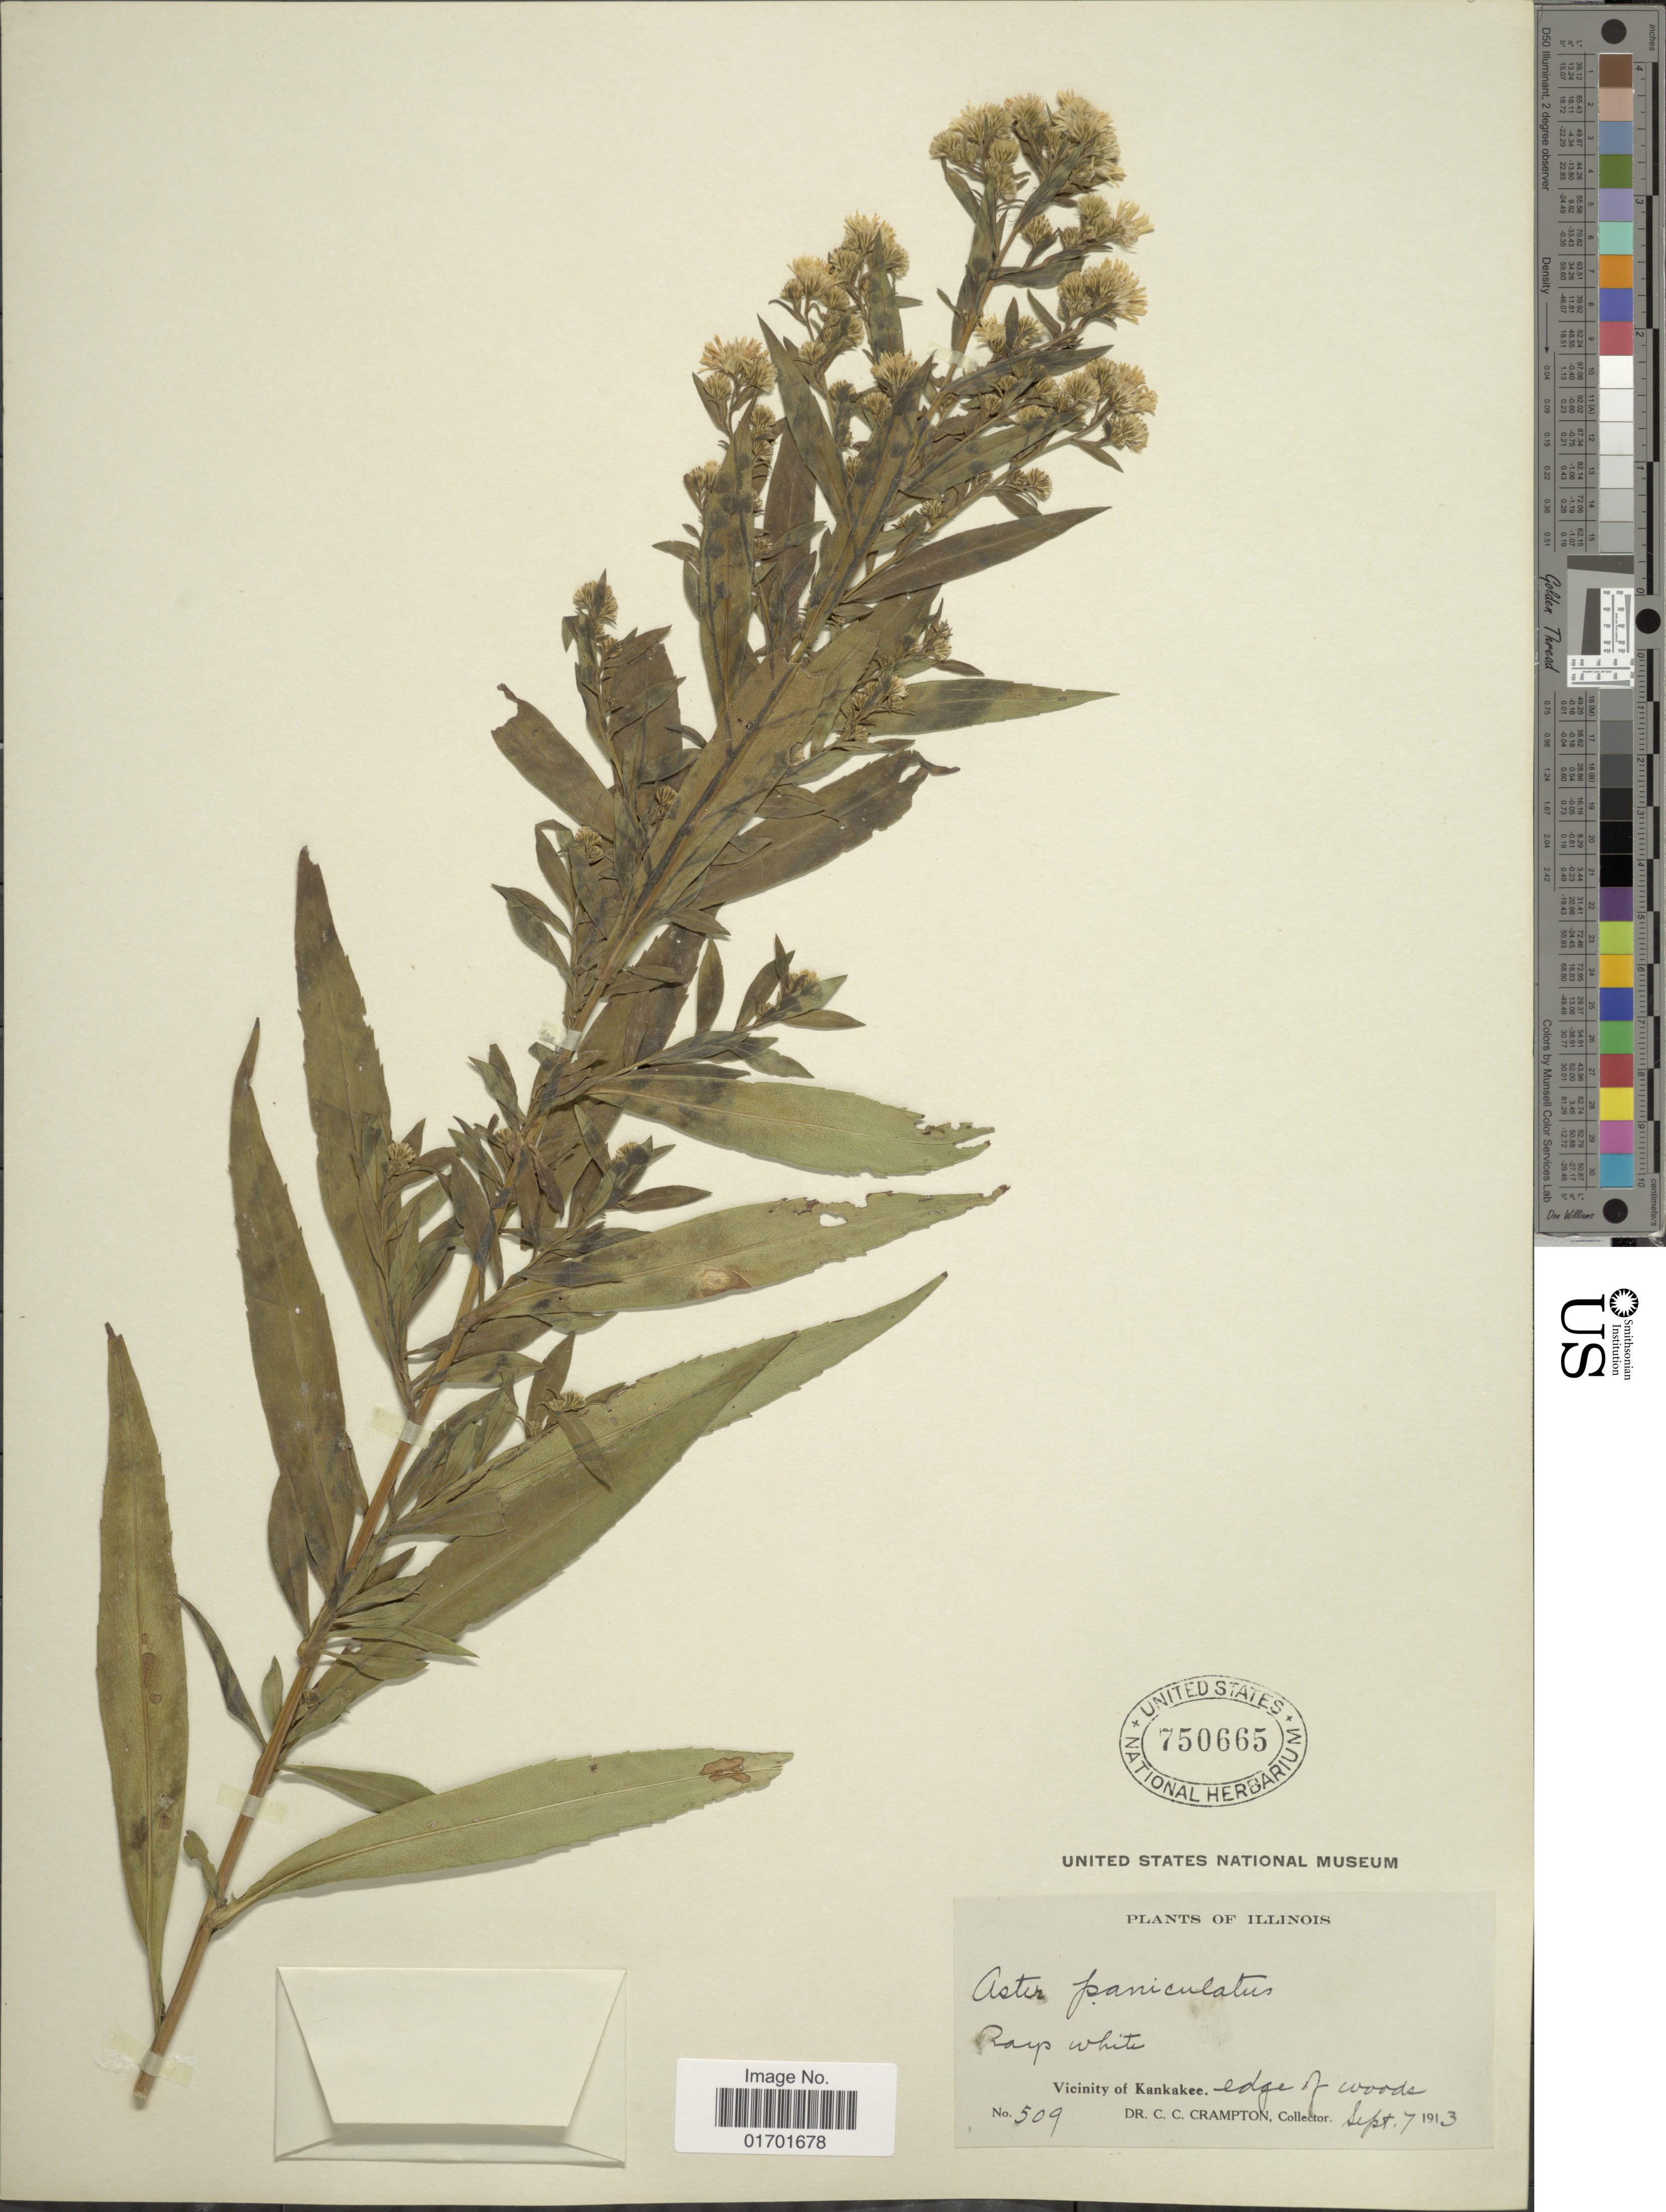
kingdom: Plantae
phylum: Tracheophyta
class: Magnoliopsida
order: Asterales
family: Asteraceae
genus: Symphyotrichum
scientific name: Symphyotrichum lanceolatum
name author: (Willd.) G.L. Nesom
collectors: C. Crampton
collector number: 509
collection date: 1913-09-07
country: United States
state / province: Illinois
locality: Vicinity of Kankakee.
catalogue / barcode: US 750665